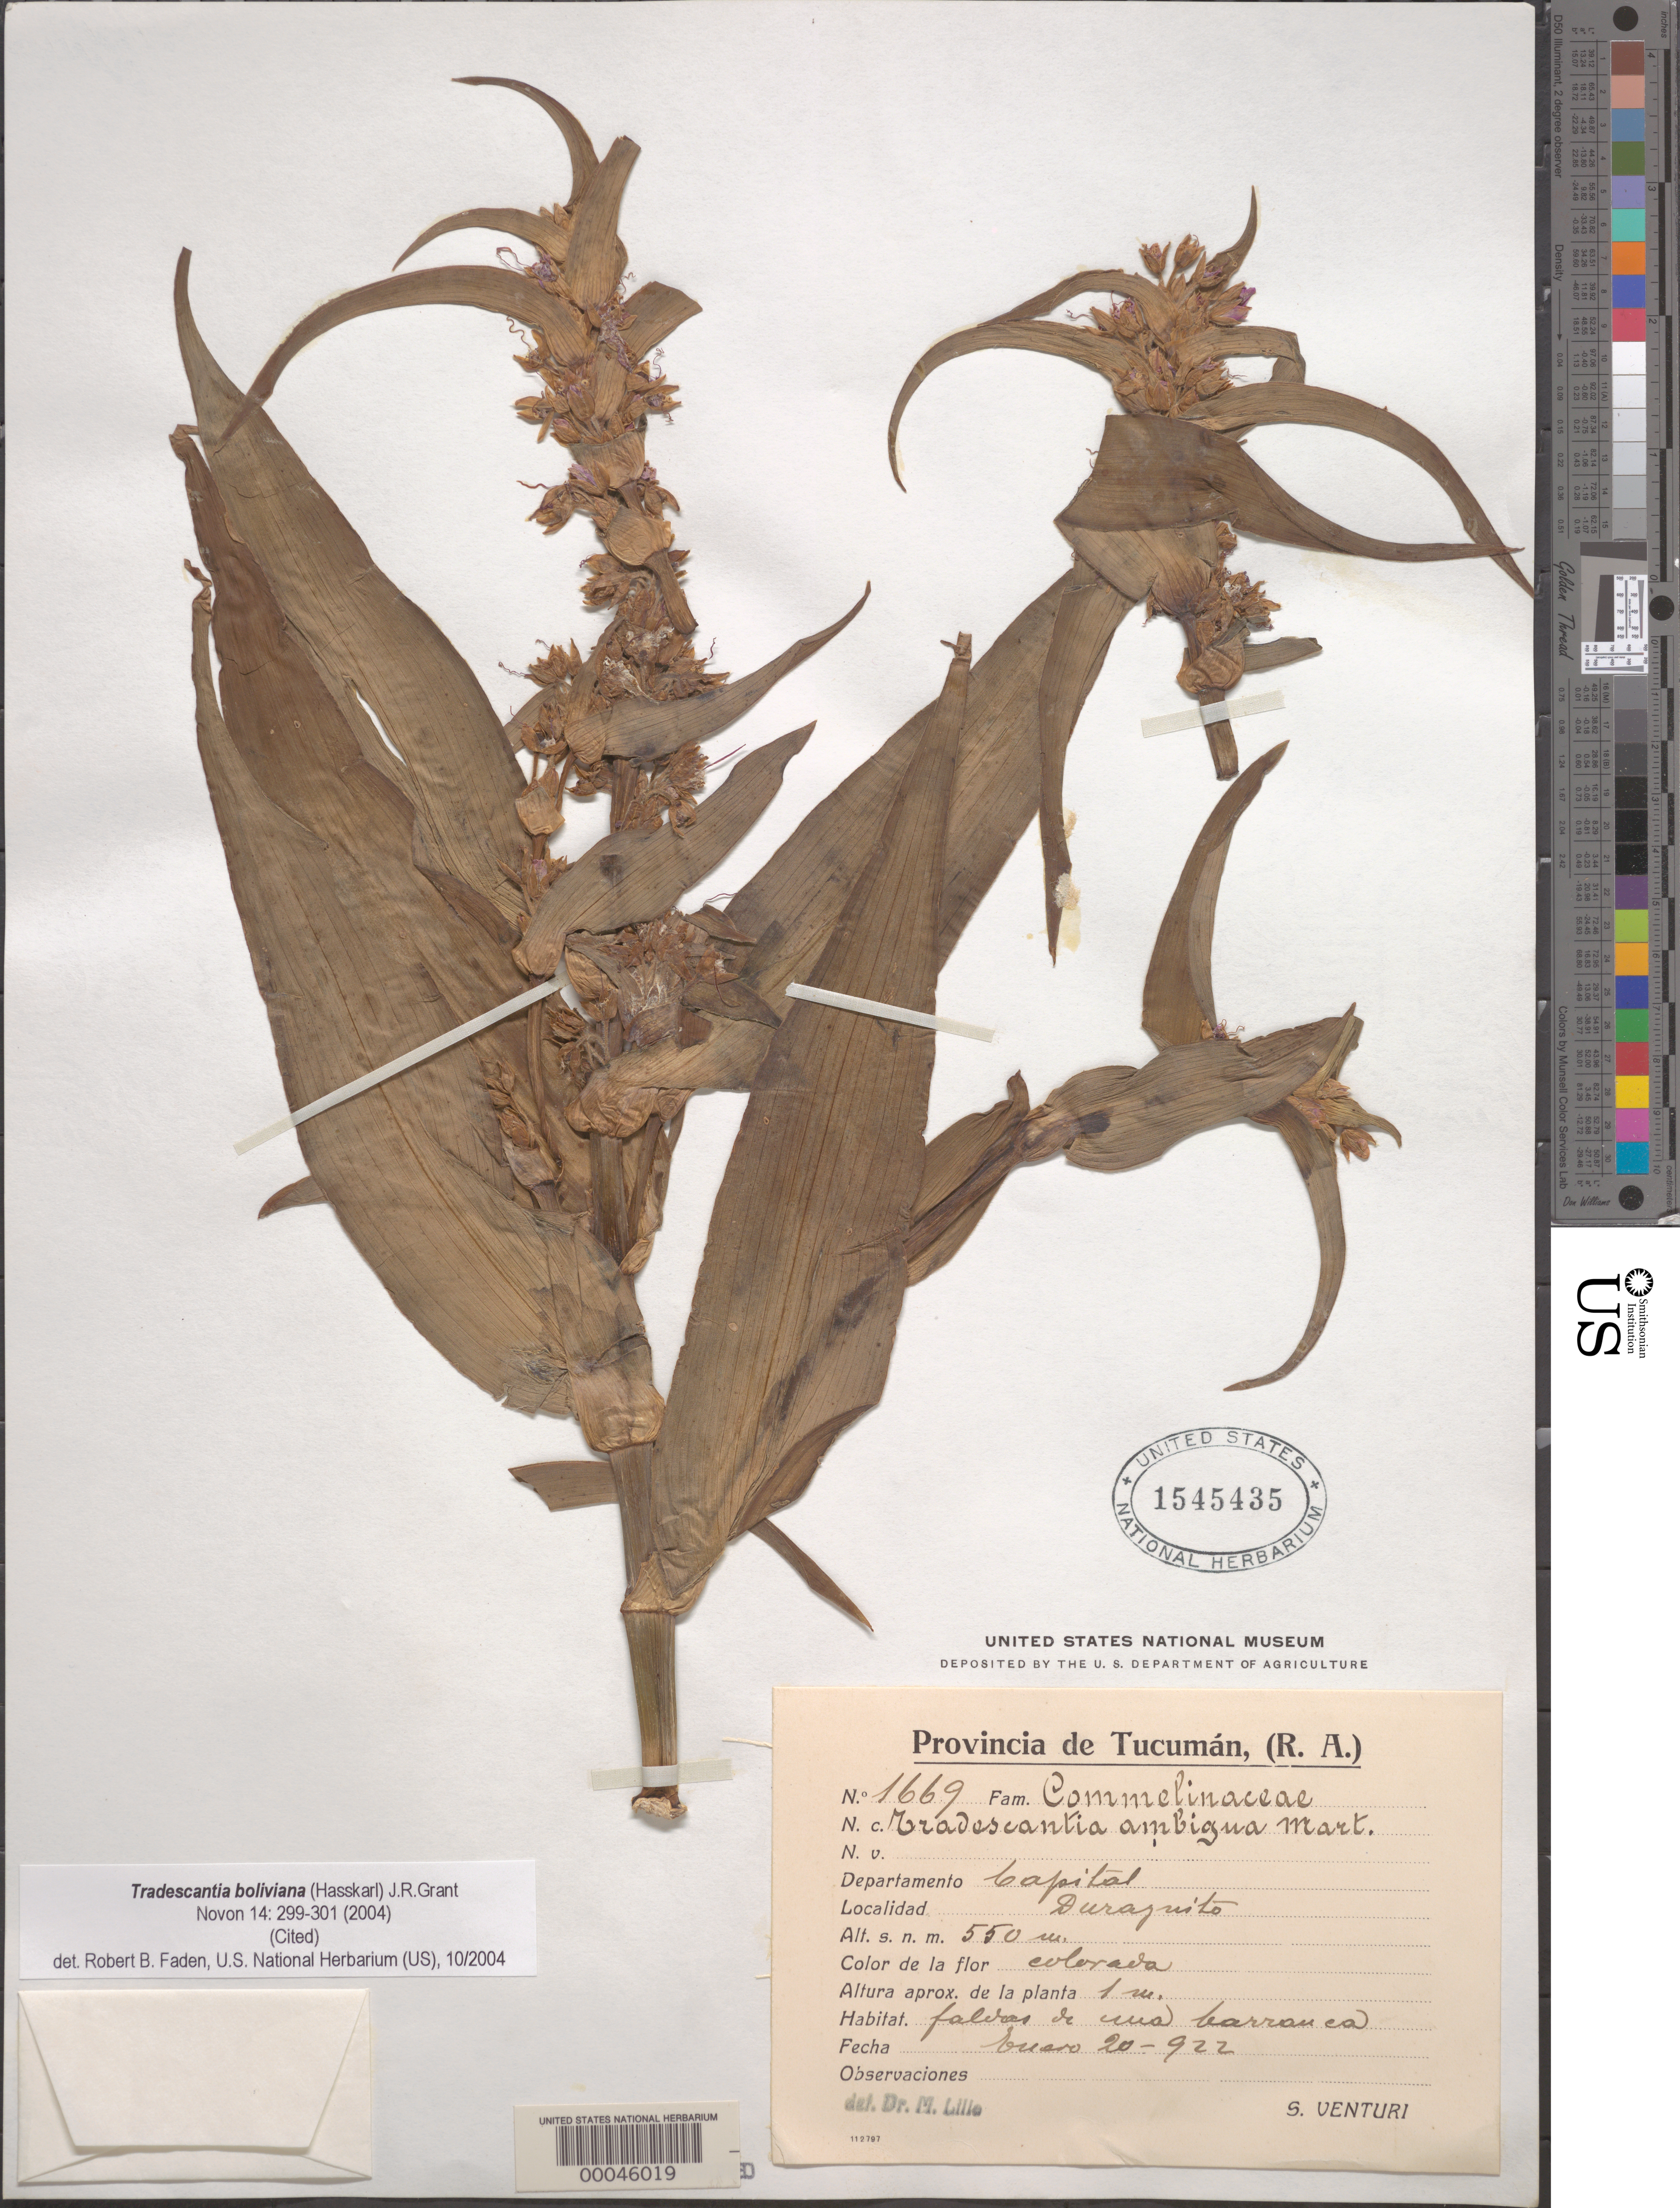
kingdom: Plantae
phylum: Tracheophyta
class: Liliopsida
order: Commelinales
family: Commelinaceae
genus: Tradescantia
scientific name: Tradescantia ambigua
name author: Mart. ex Schult. & Schult. f.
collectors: S. Venturi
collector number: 1669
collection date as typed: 20 Jun 1922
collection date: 1922-06-20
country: Argentina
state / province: Ciudad Autónoma de Buenos Aires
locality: Durajuito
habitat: Barranca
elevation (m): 550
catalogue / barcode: US 1545435